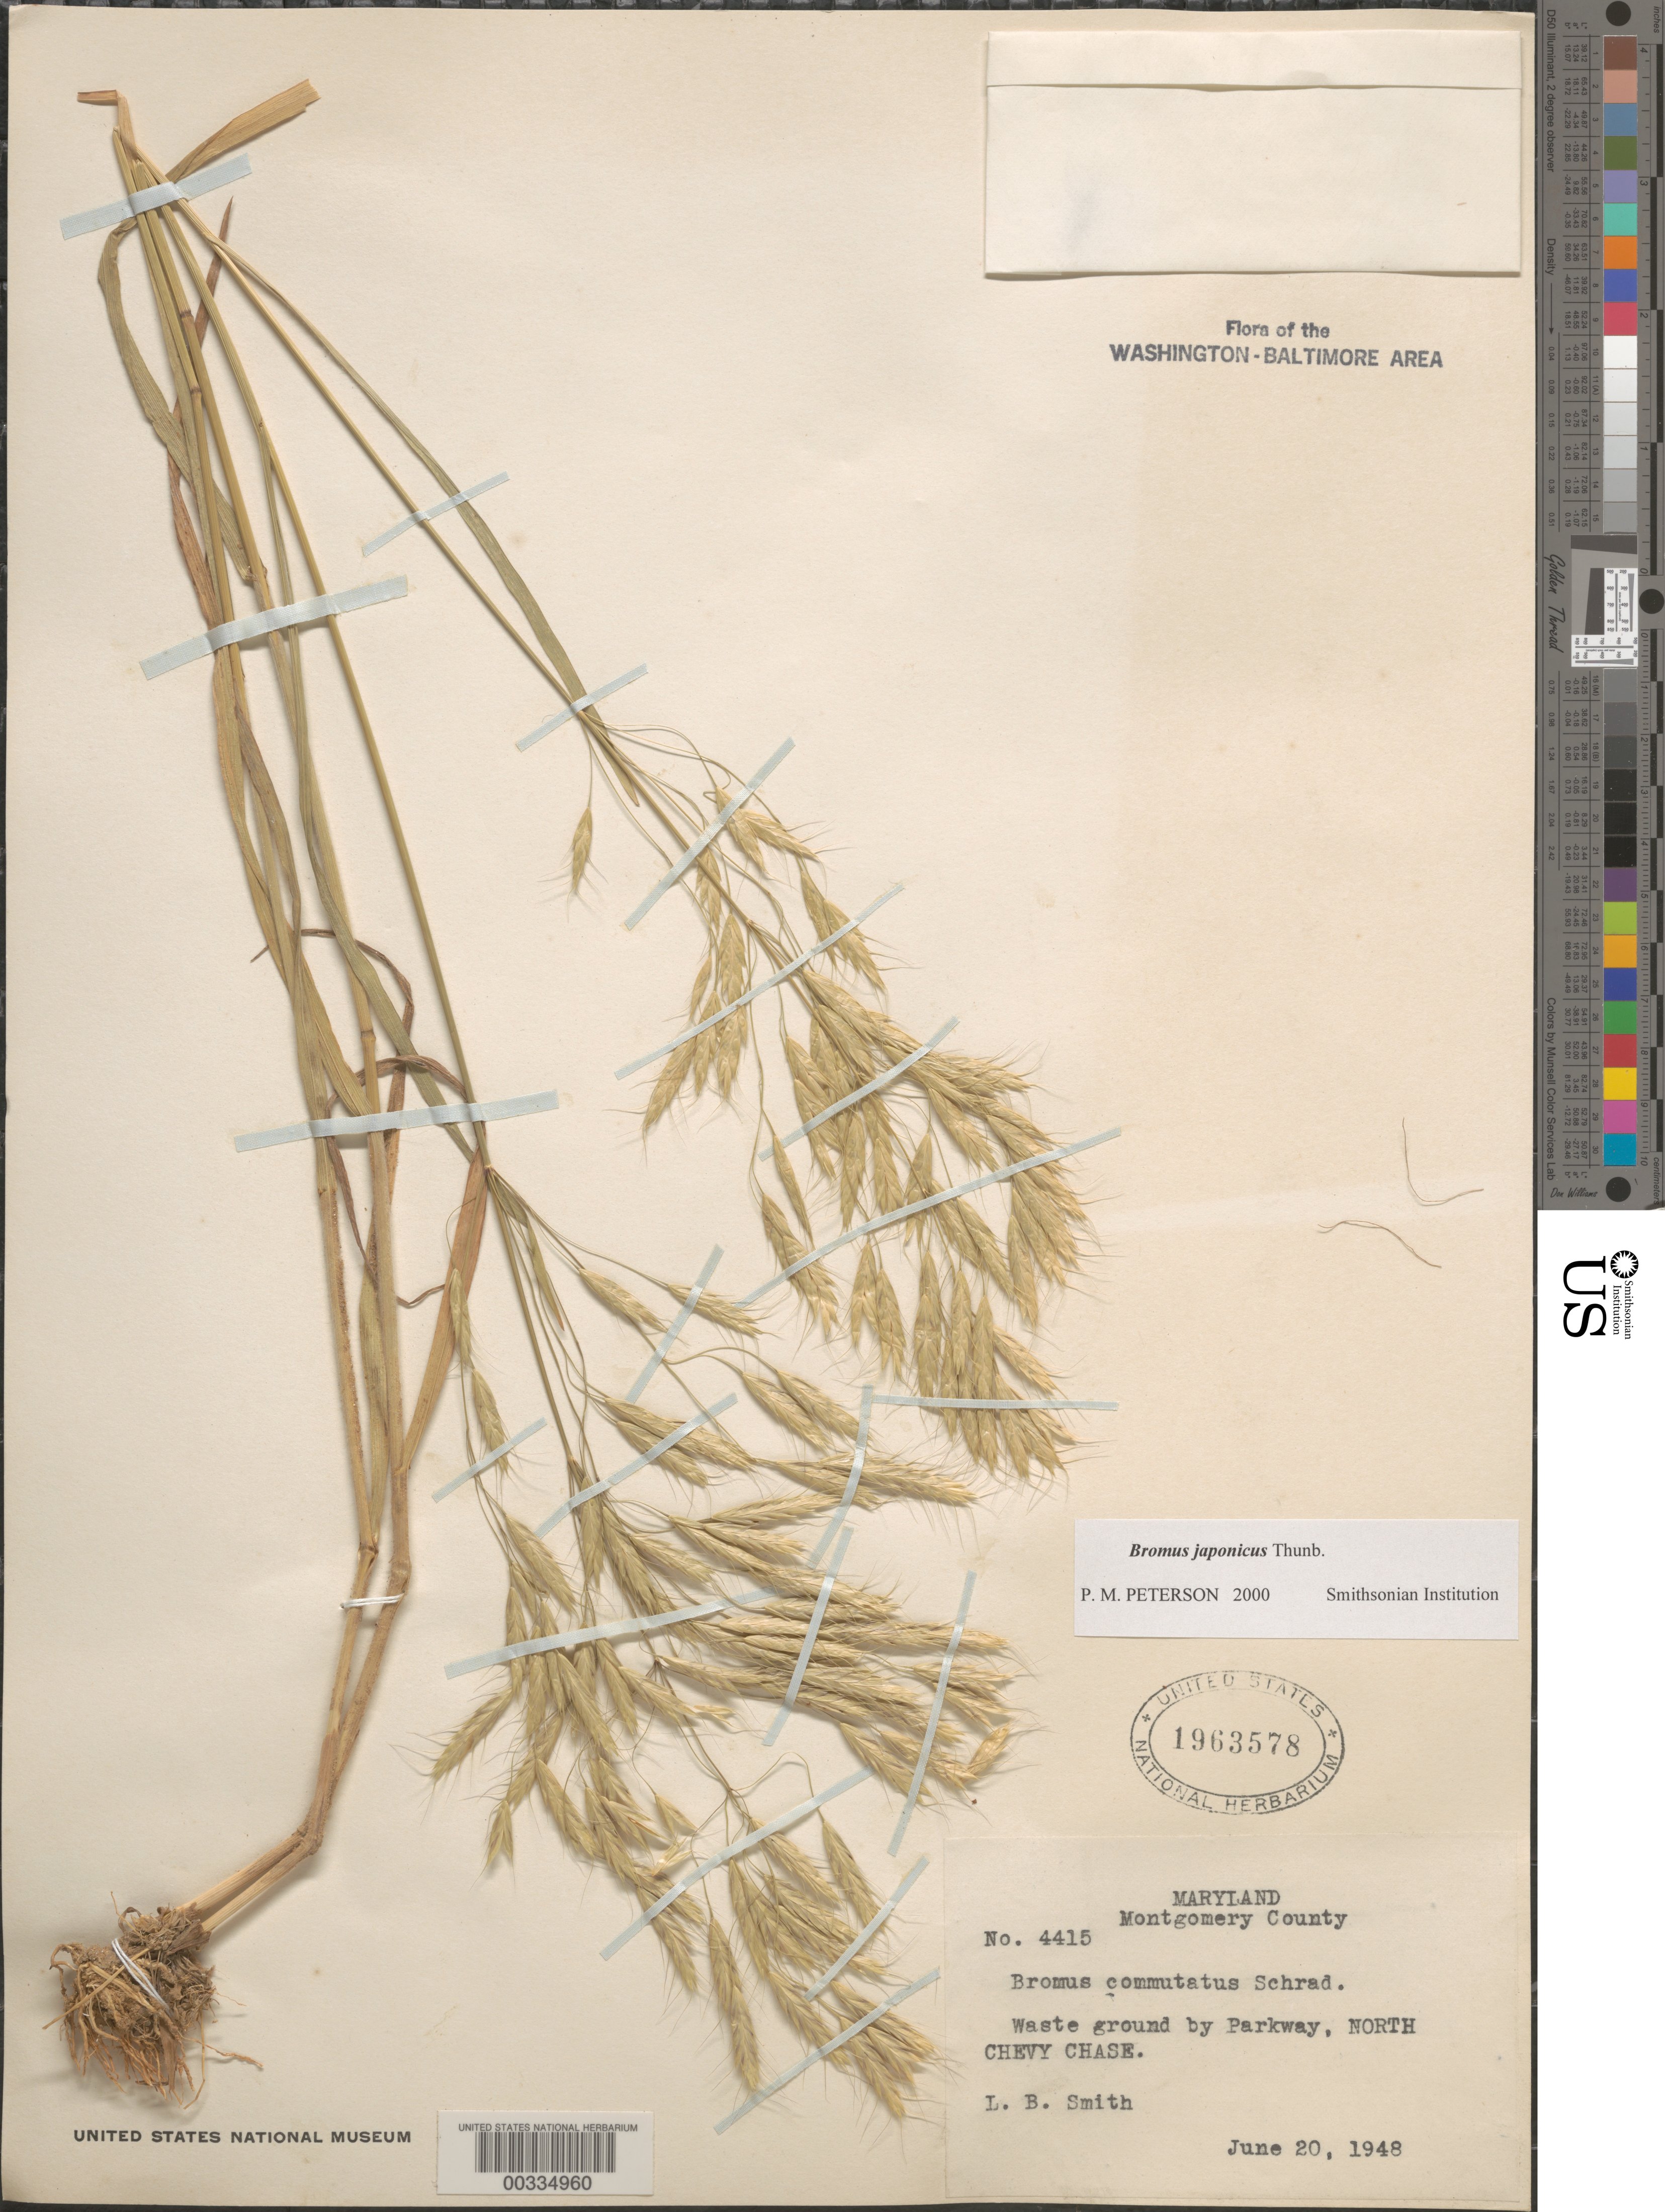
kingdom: Plantae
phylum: Tracheophyta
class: Liliopsida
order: Poales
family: Poaceae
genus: Bromus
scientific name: Bromus japonicus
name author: Houtt.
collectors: L. Smith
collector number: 4415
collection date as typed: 20 Jun 1948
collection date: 1948-06-20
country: United States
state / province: Maryland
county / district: Montgomery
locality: By parkway, north Chevy Chase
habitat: Waste ground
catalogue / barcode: US 1963578